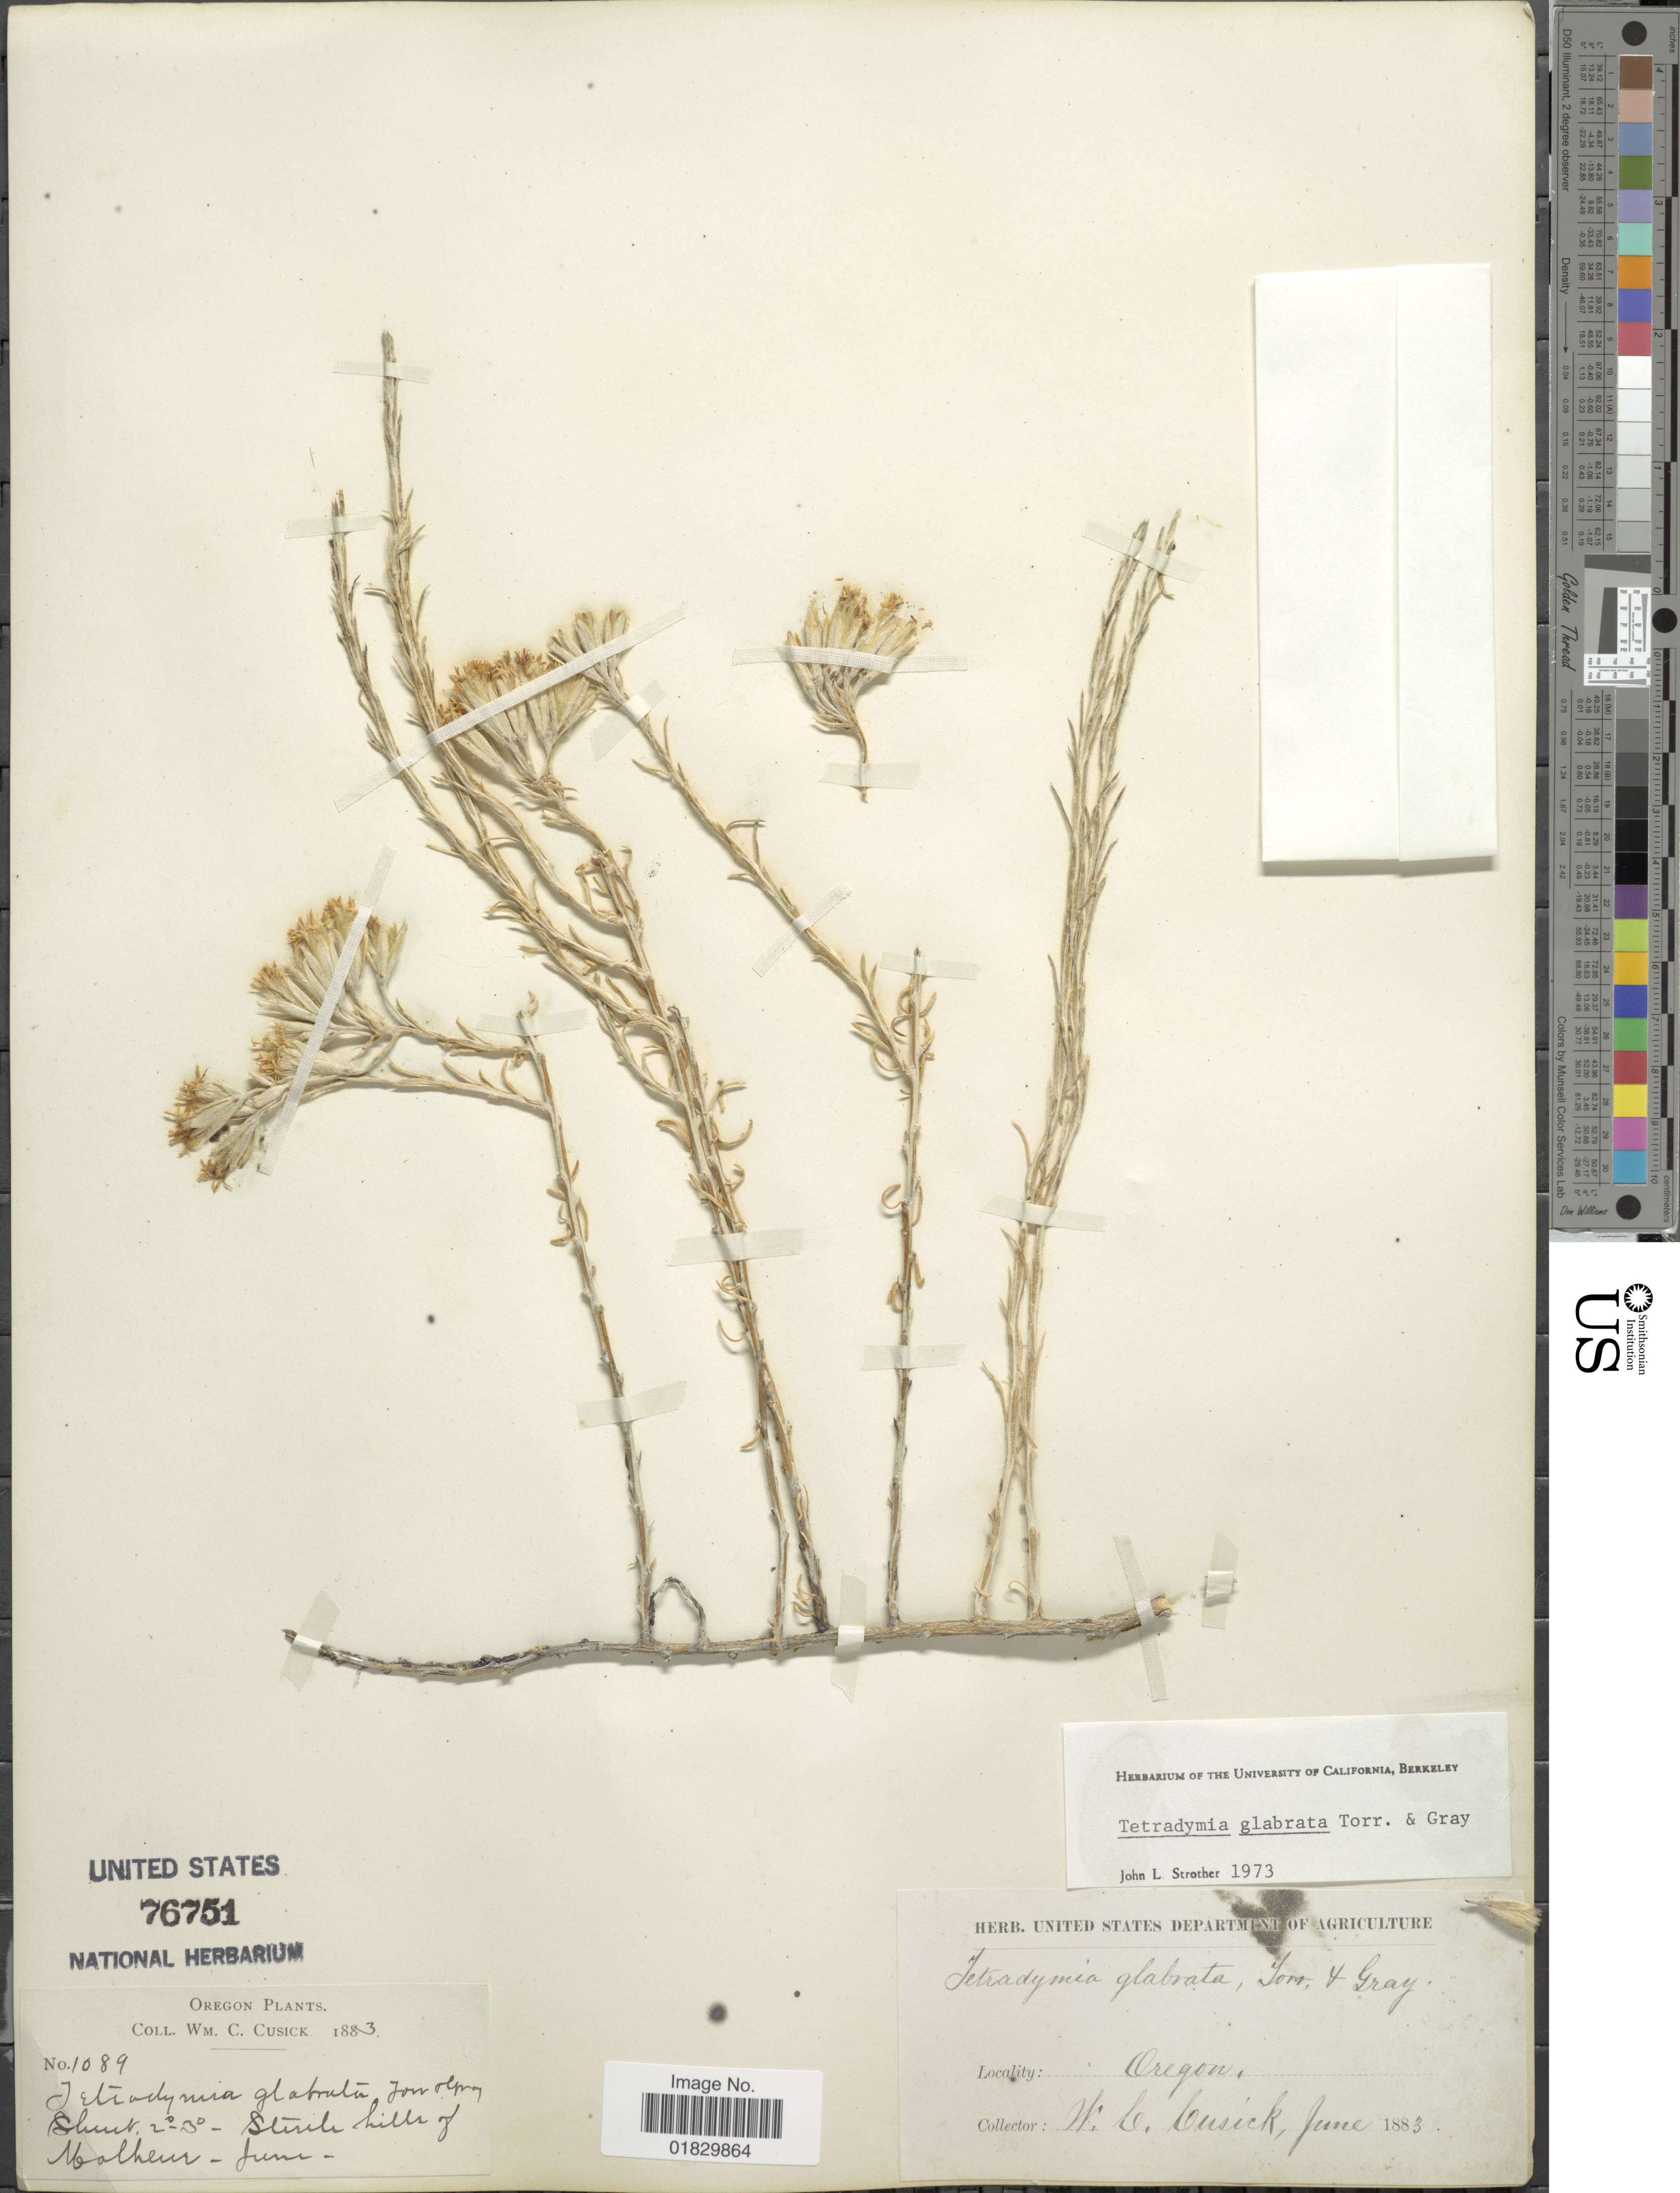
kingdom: Plantae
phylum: Tracheophyta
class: Magnoliopsida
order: Asterales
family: Asteraceae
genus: Tetradymia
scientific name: Tetradymia glabrata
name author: Torr. & A. Gray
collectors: W. C. Cusick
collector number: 1089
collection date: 1883-06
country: United States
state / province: Oregon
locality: Sterile hills of Malheur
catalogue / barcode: US 76751